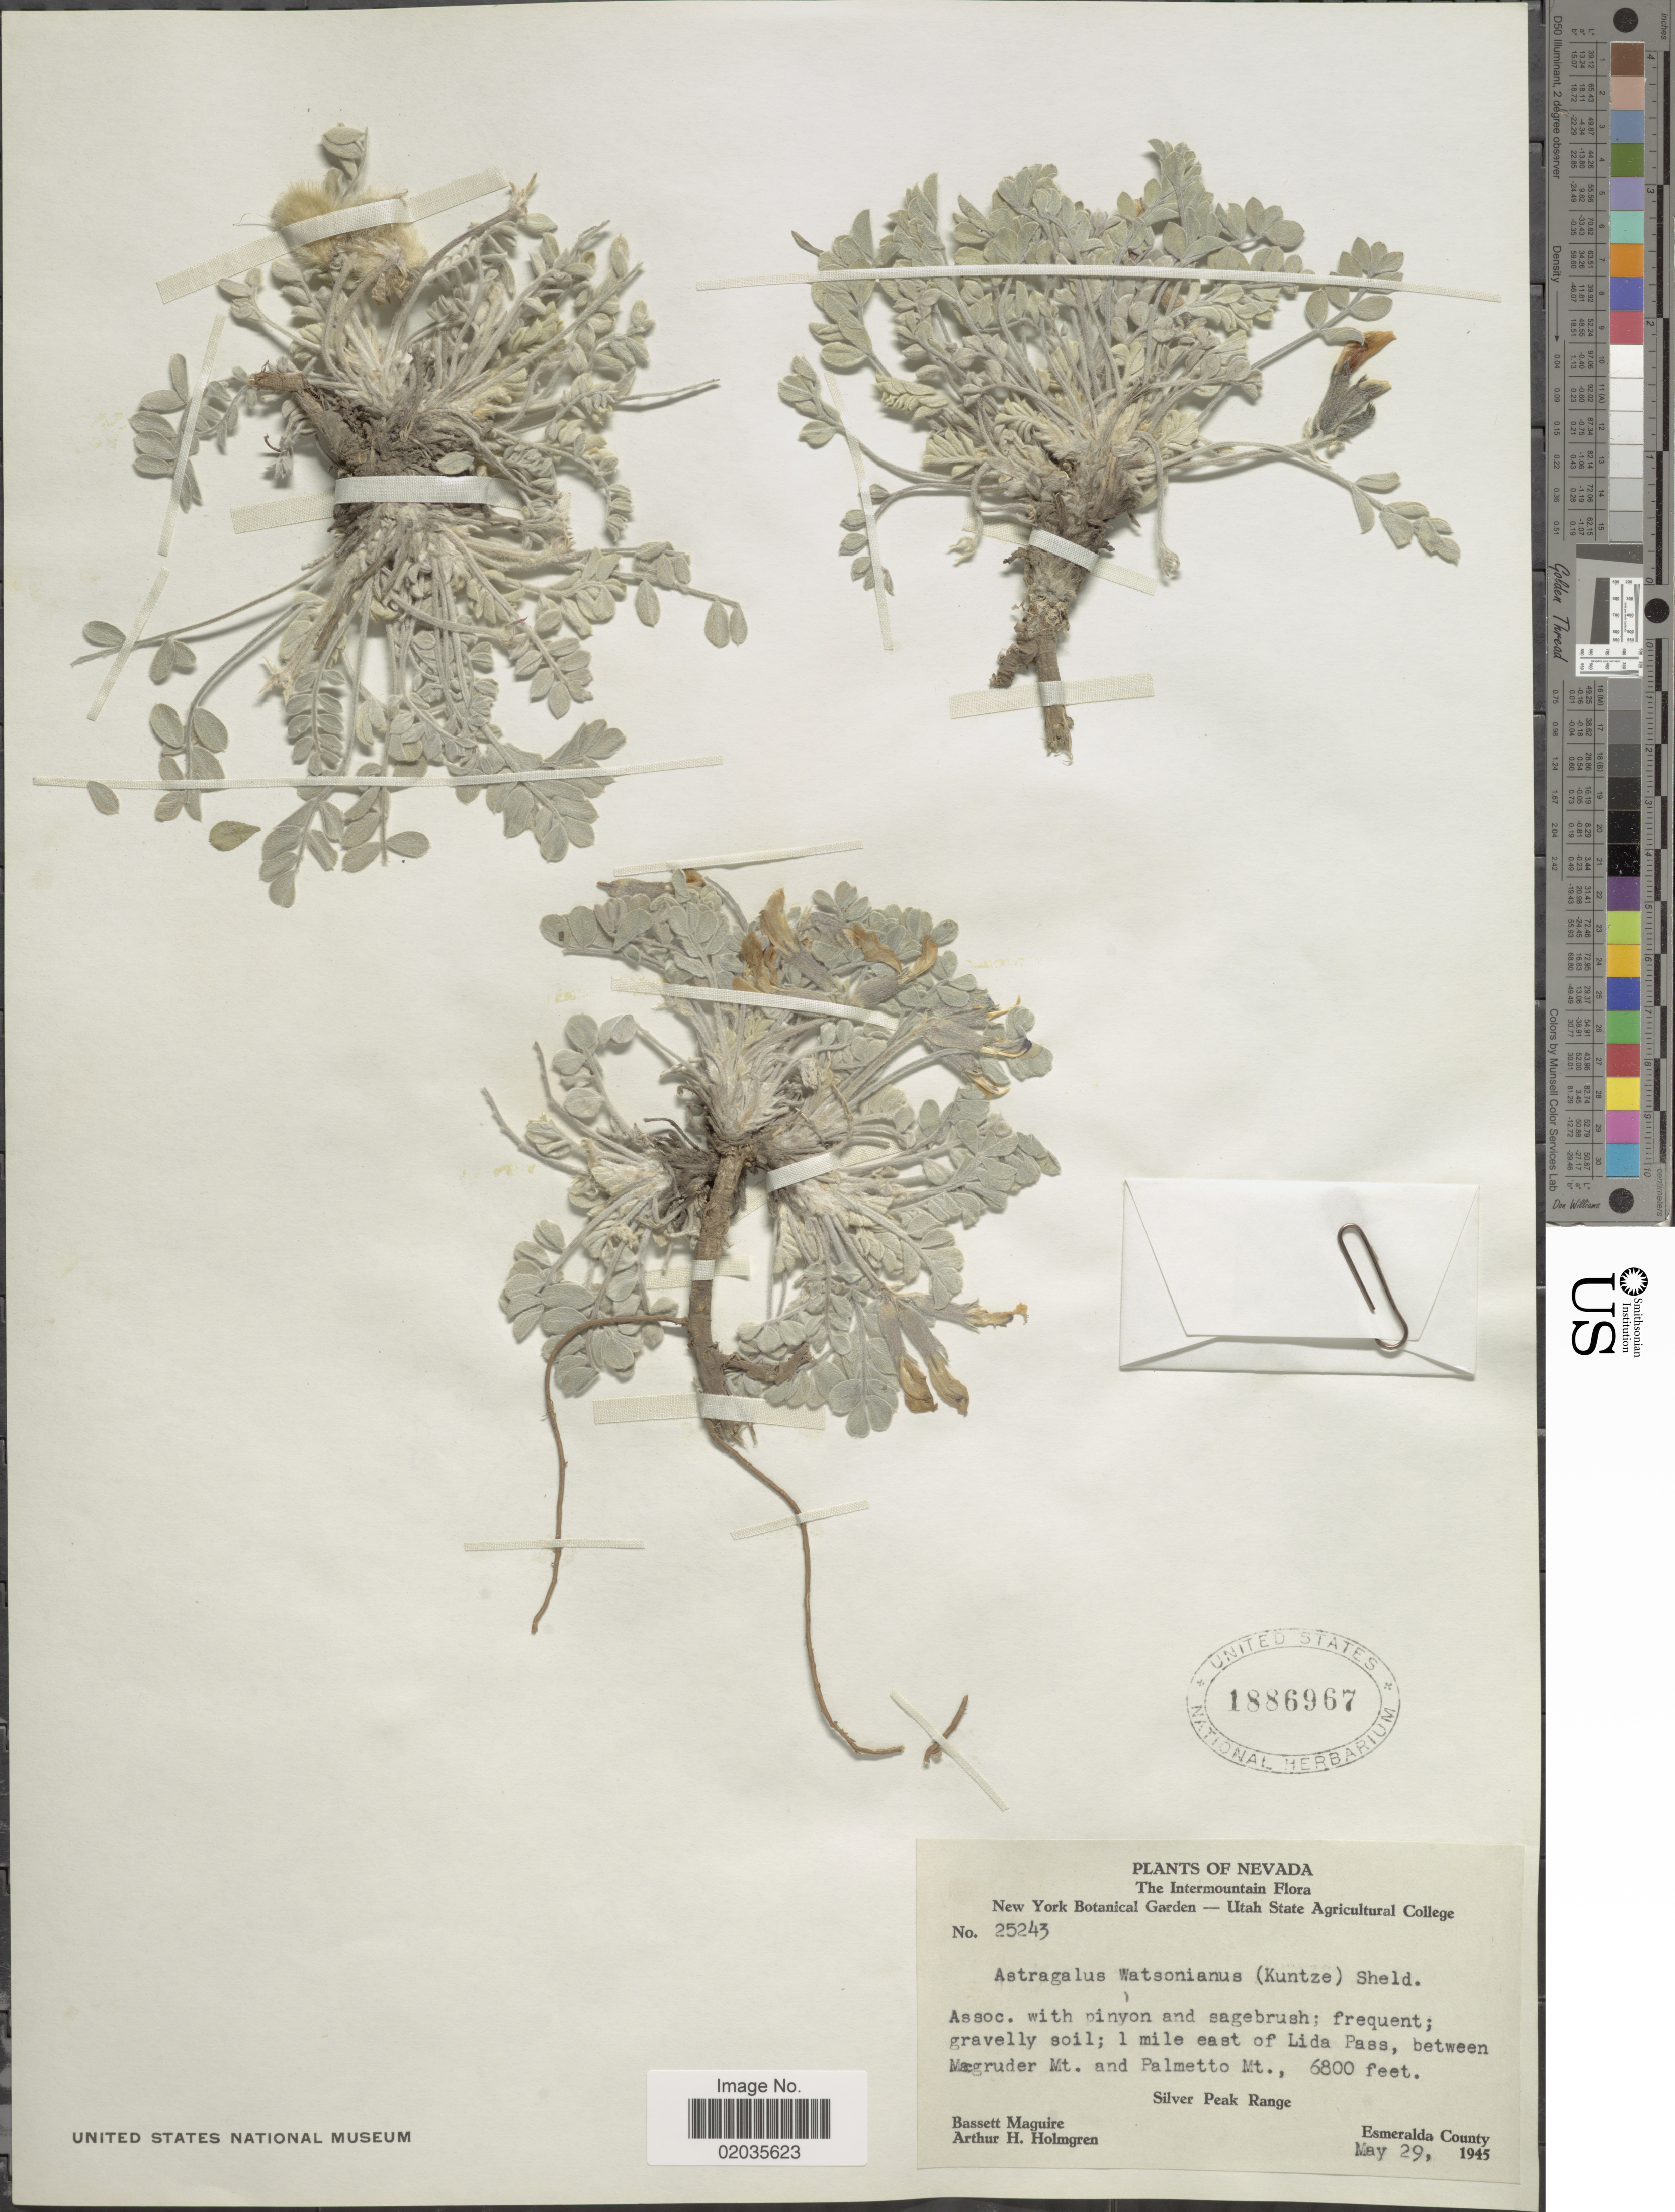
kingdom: Plantae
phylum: Tracheophyta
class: Magnoliopsida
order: Fabales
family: Fabaceae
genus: Astragalus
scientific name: Astragalus watsonianus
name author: (Kuntze) E. Sheld.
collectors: B. Maguire & A. H. Holmgren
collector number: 25243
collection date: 1945-05-29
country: United States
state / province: Nevada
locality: Intermountain. 1 mile east of Lida Pass, between Magruder Mt. and Palmetto Mt., Silver Peak Range, Esmeralda County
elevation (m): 2073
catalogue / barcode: US 1886967